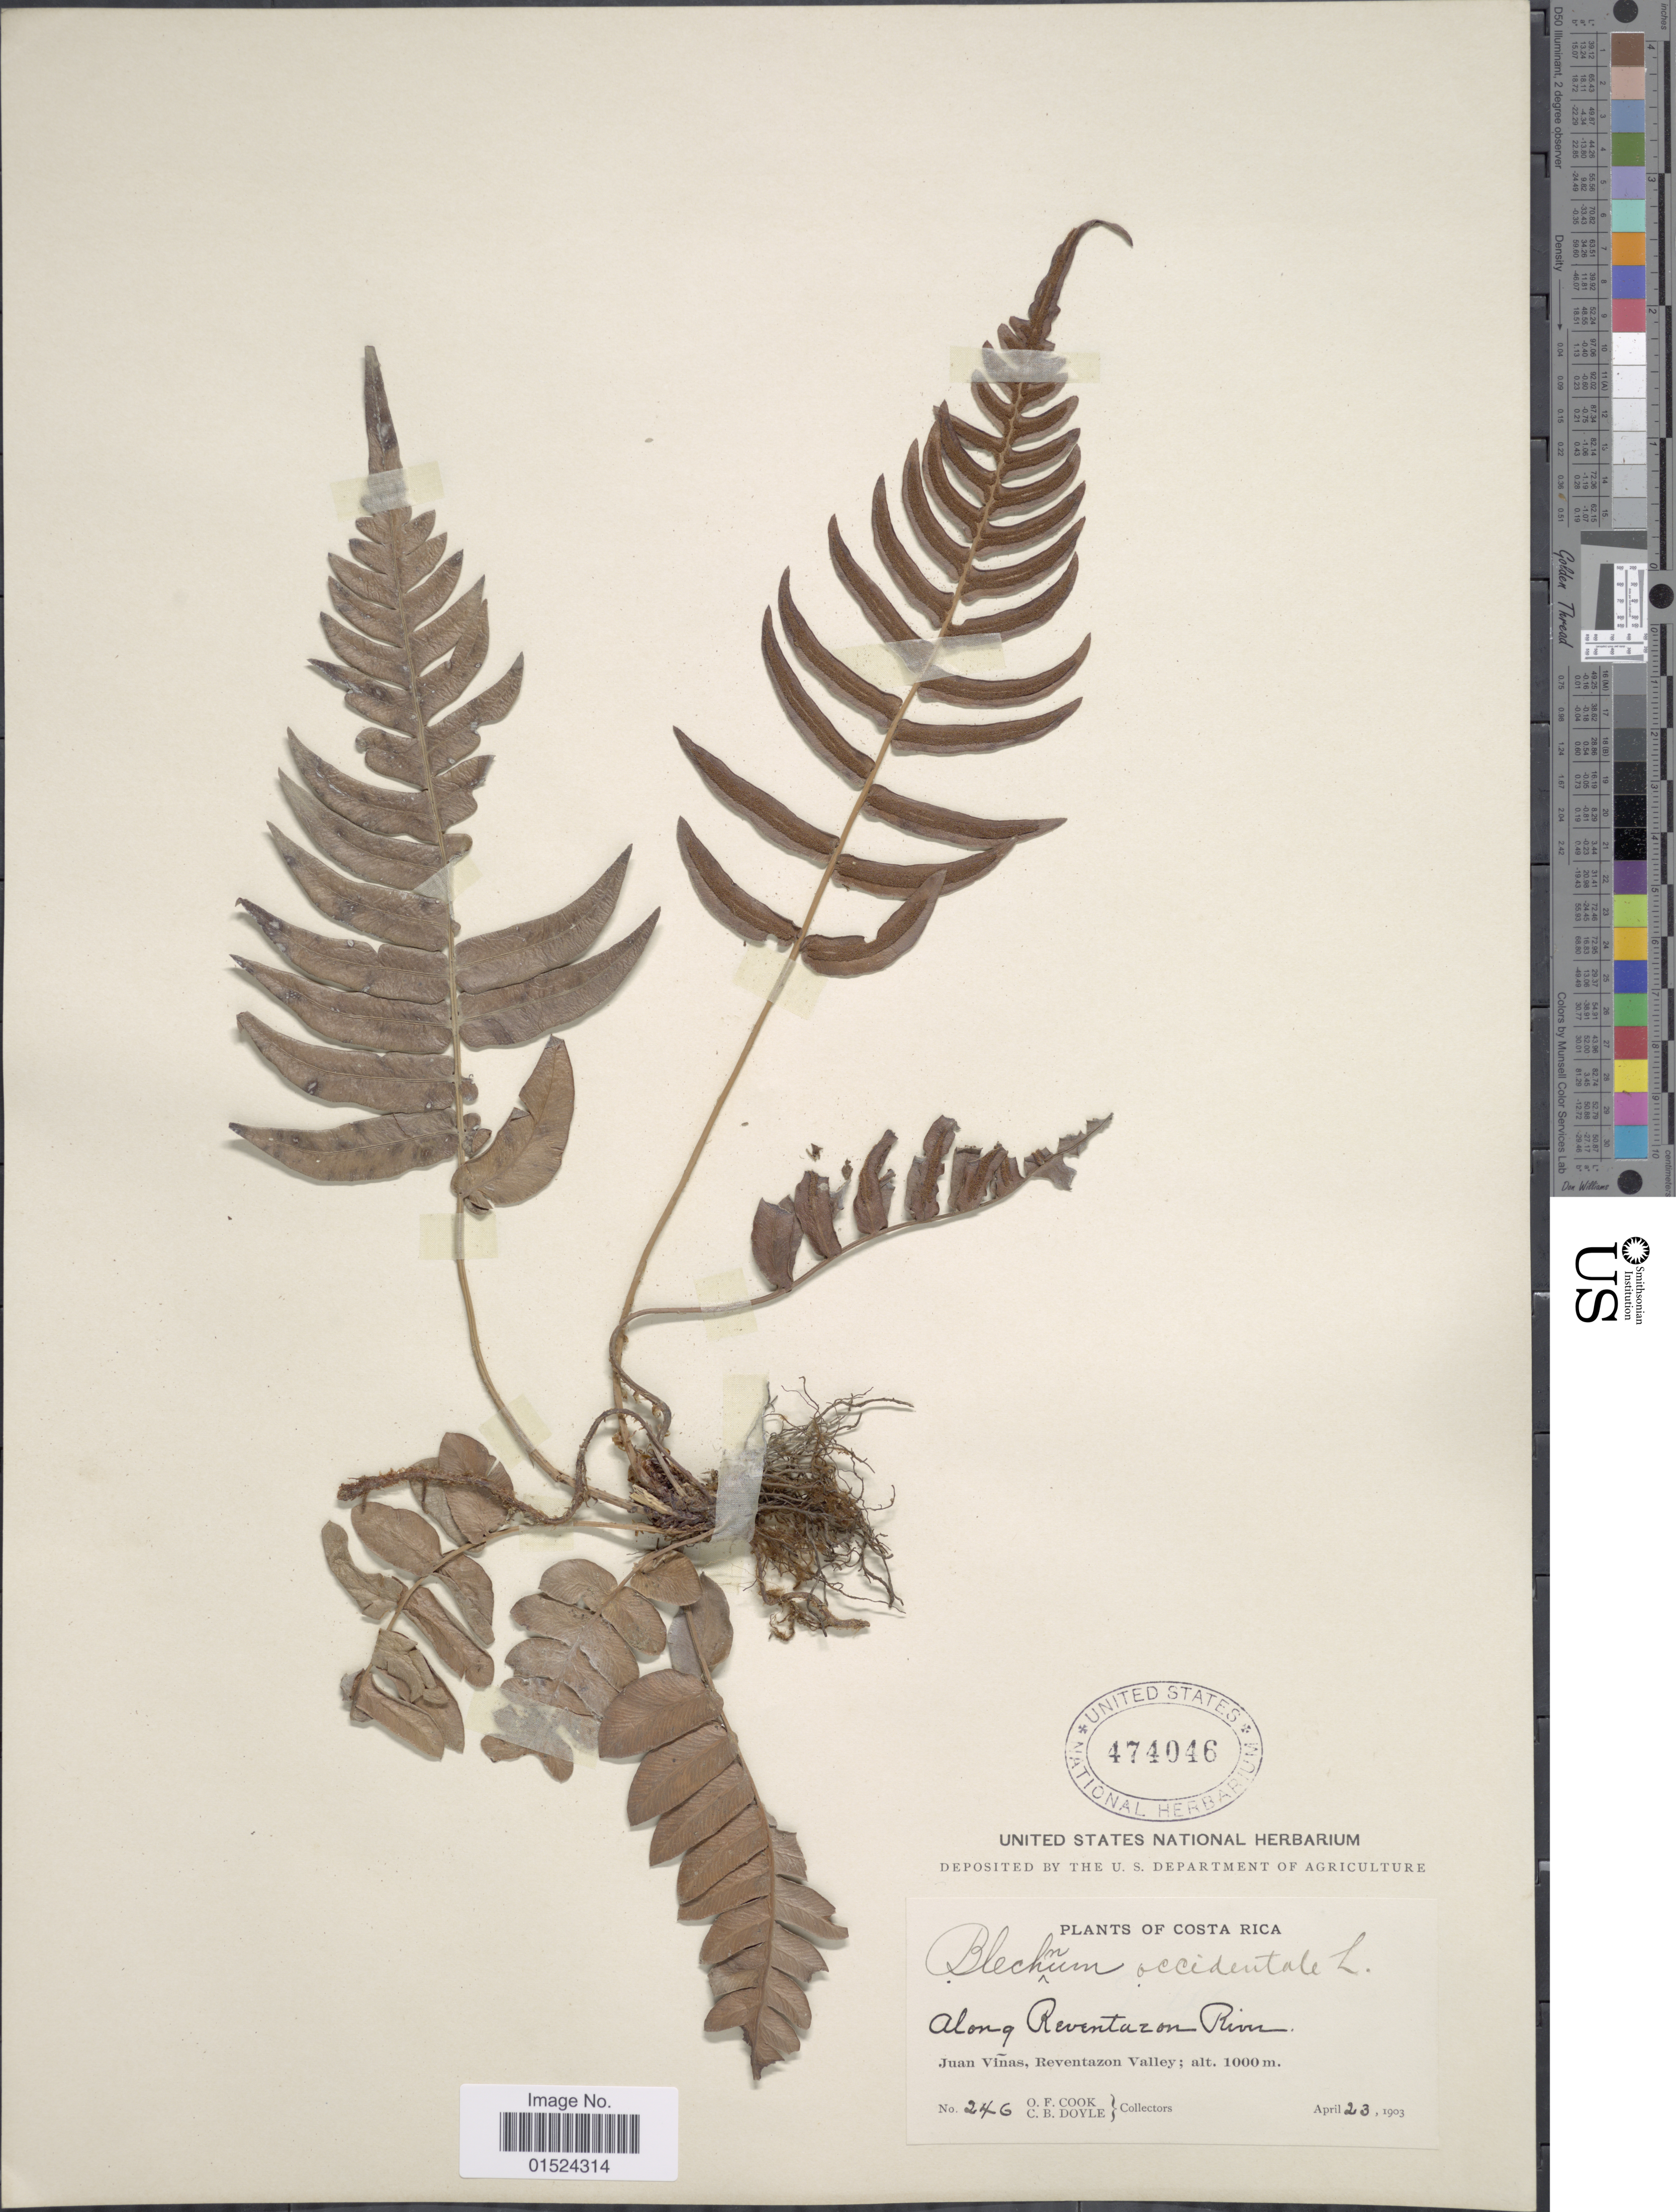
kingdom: Plantae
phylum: Tracheophyta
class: Polypodiopsida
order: Polypodiales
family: Blechnaceae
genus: Blechnum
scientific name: Blechnum occidentale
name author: L.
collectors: O. F. Cook & C. Doyle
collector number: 246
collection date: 1903-04-23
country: Costa Rica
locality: Juan Viñas, Reventazon Valley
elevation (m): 1000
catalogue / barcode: US 474046